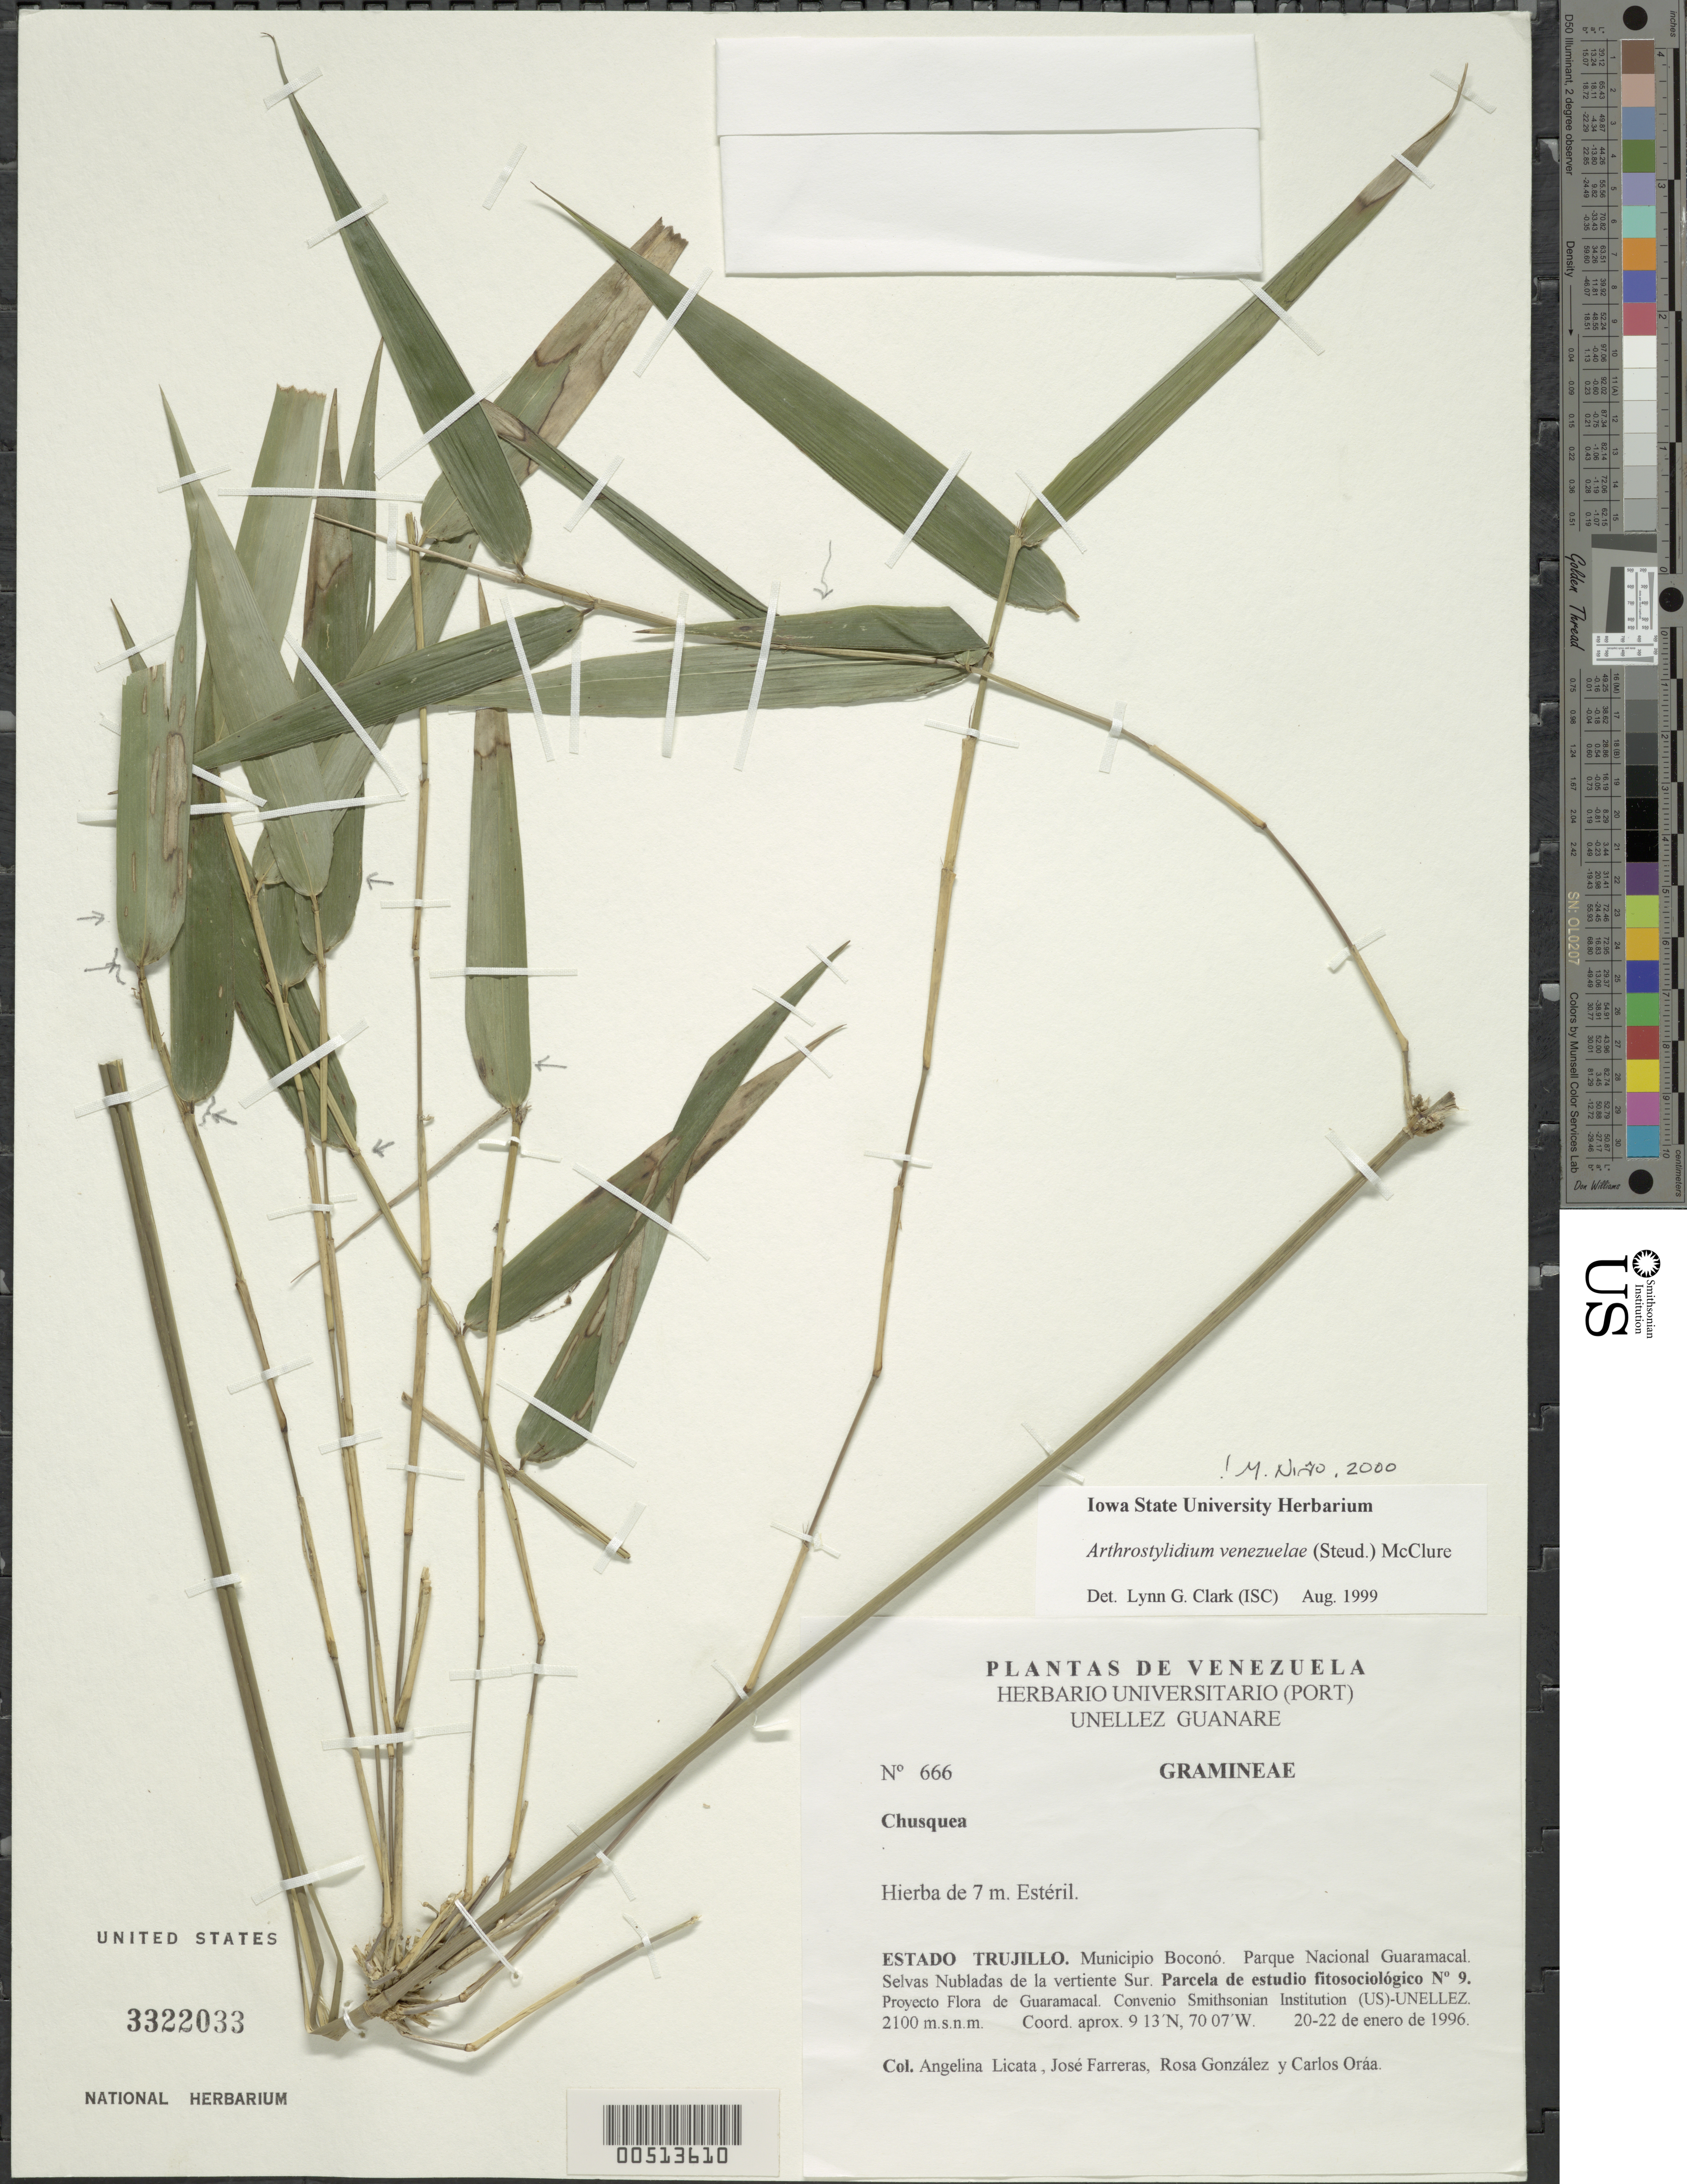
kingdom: Plantae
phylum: Tracheophyta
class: Liliopsida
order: Poales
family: Poaceae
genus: Arthrostylidium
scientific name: Arthrostylidium venezuelae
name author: (Steud.) McClure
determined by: Niño, S. M., (PORT), BioCentro-UNELLEZ (VENEZUELA)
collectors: A. Licata, J. Farreras, R. González & C. Oráa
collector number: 666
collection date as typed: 20 Jan 1996 to 22 Jan 1996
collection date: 1996-01-20/1996-01-22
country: Venezuela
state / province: Trujillo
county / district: Boconó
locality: Parque Nacional Guaramacal, vertiente S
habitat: Selvas Nubladas. Parcela de estudio fitosociológico No. 9.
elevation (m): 2100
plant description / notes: PORT, US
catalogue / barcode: US 3322033